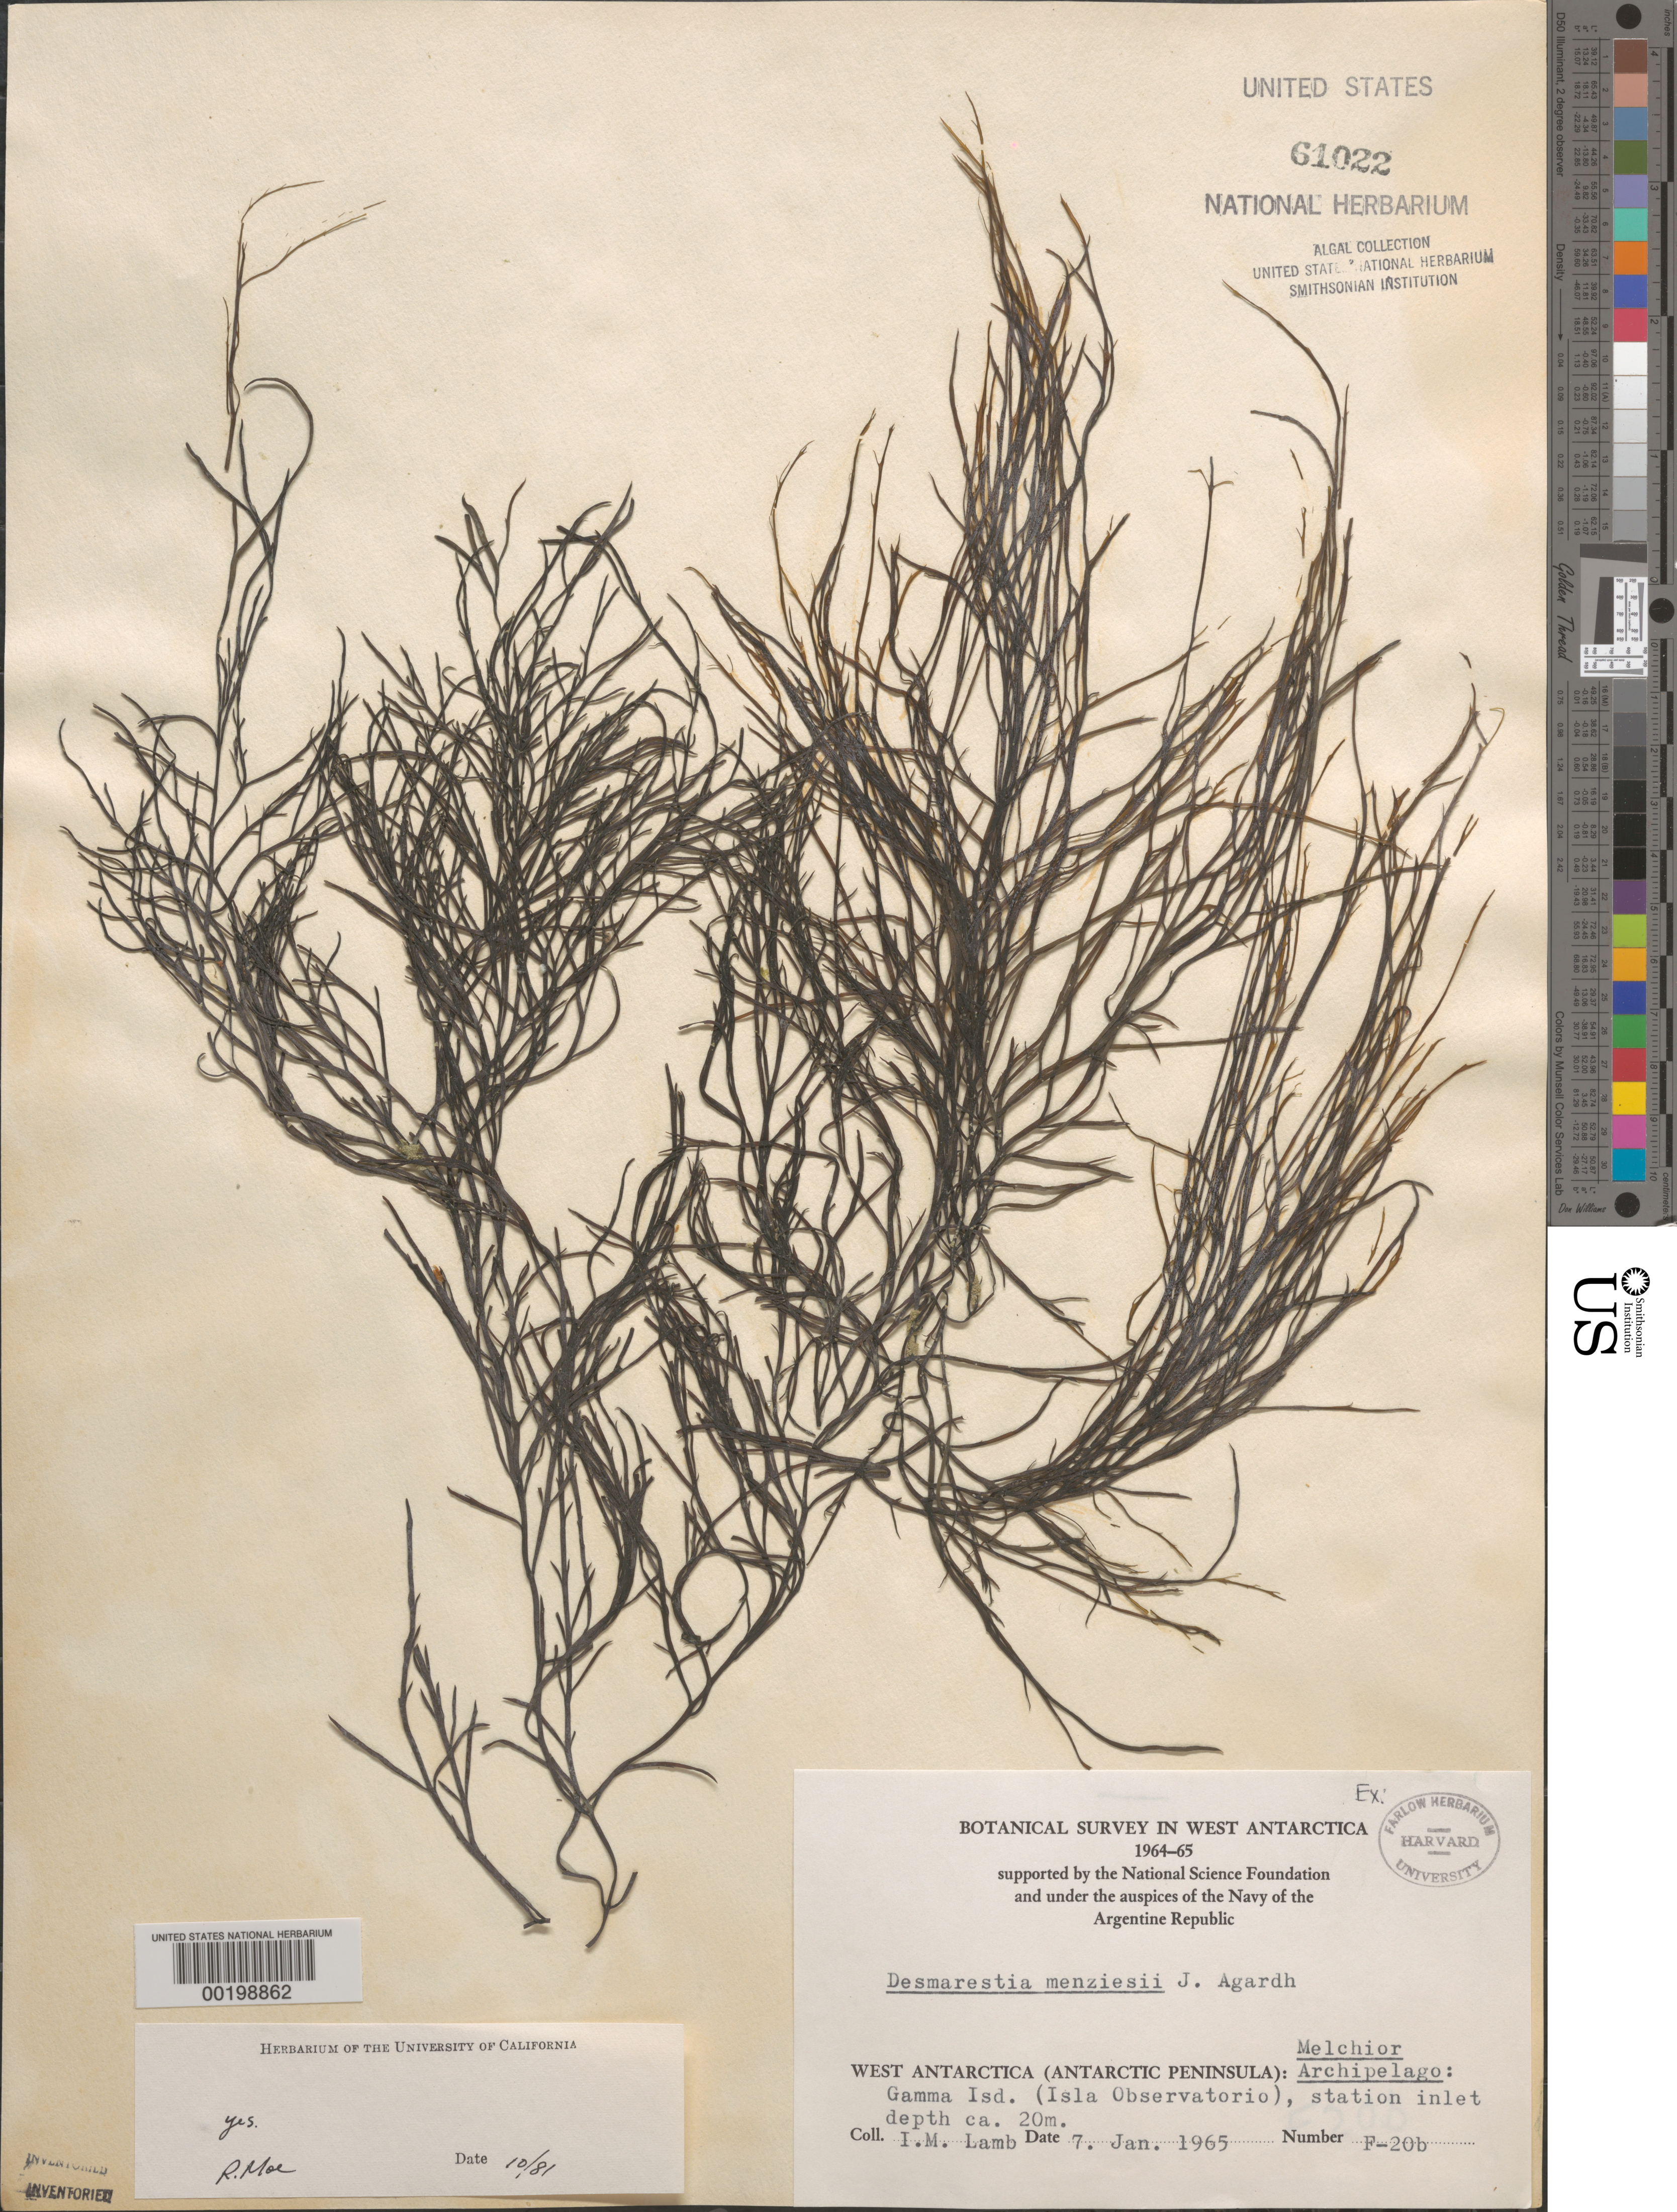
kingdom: Chromista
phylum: Ochrophyta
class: Phaeophyceae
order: Desmarestiales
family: Desmarestiaceae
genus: Desmarestia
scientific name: Desmarestia menziesii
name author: J. Agardh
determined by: Moe, R. L.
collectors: I. M. Lamb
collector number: F-20b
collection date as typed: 07 Jan 1965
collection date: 1965-01-07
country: Antarctica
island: Gamma Island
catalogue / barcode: US 61022